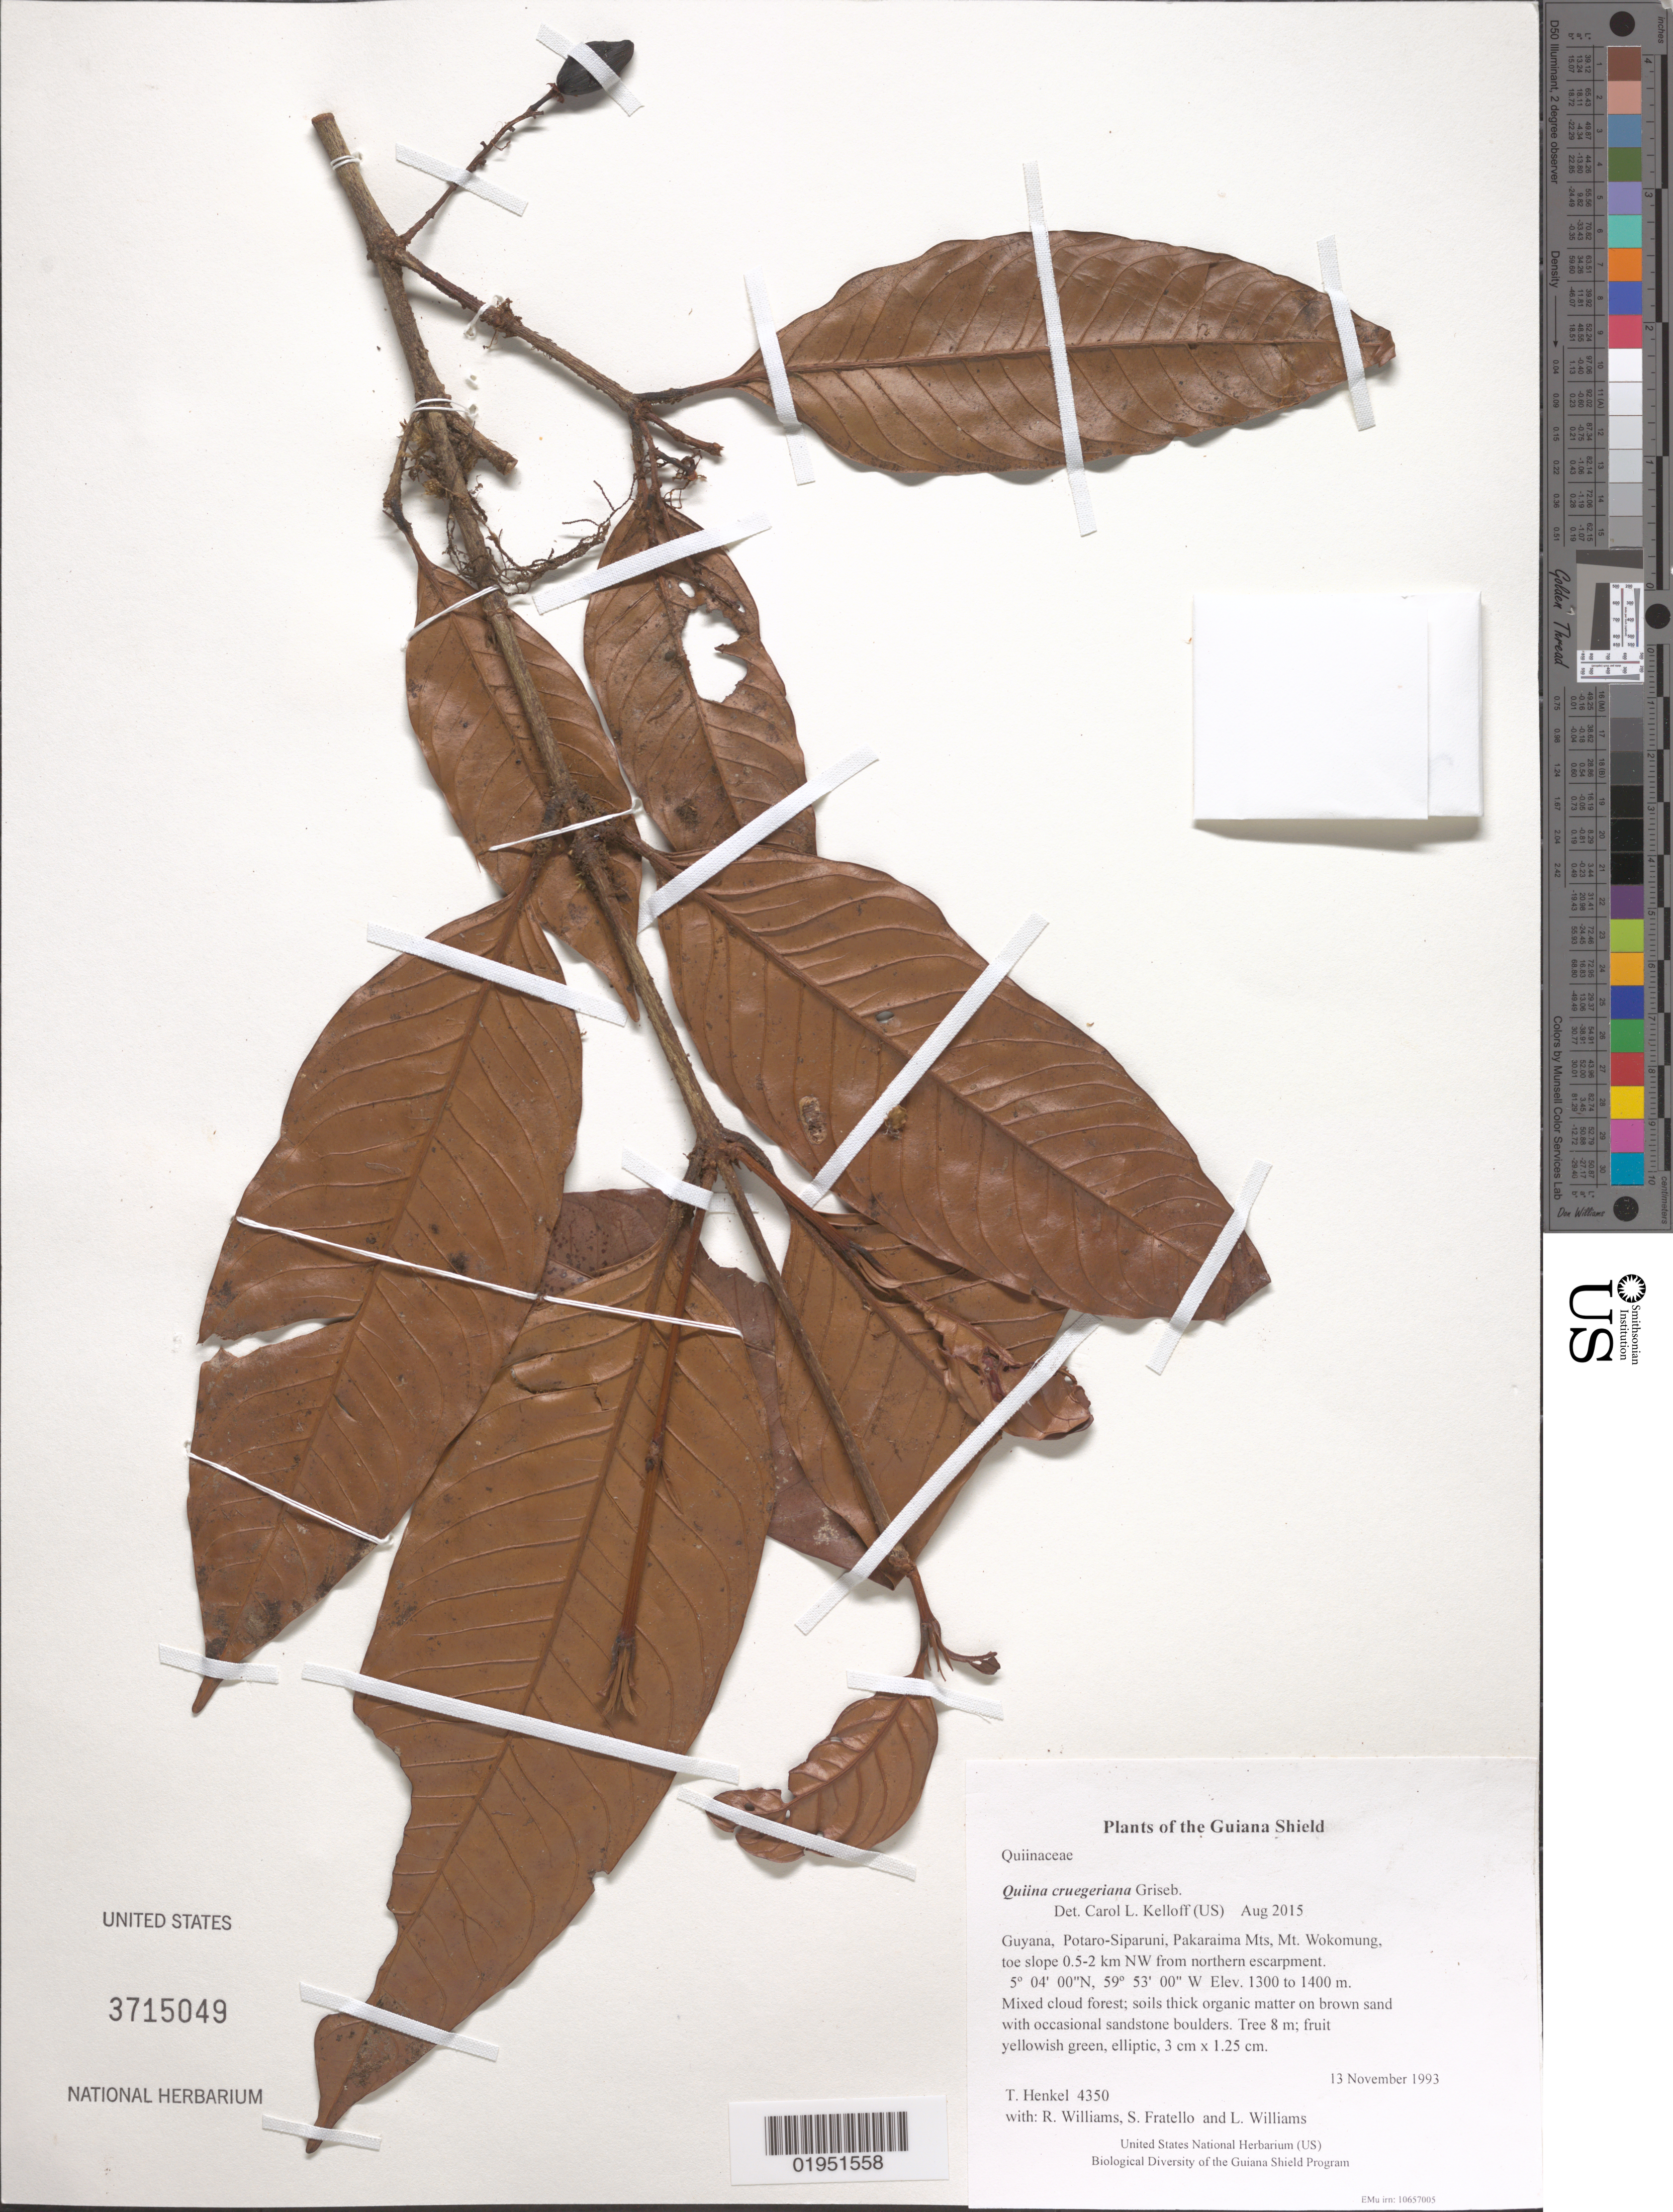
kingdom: Plantae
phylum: Tracheophyta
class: Magnoliopsida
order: Malpighiales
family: Quiinaceae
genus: Quiina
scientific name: Quiina cruegeriana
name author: Griseb.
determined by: Kelloff, Carol L., (US), Smithsonian Institution - National Museum of Natural History (UNITED STATES)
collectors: T. Henkel, R. Williams, S. Fratello & L. Williams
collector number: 4350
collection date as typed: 13 November 1993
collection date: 1993-11-13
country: Guyana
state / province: Potaro-Siparuni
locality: Pakaraima Mts, Mt. Wokomung, toe slope 0.5-2 km NW from northern escarpment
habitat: Mixed cloud forest; soils thick organic matter on brown sand with occasional sandstone boulders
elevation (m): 1300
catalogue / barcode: US 3715049